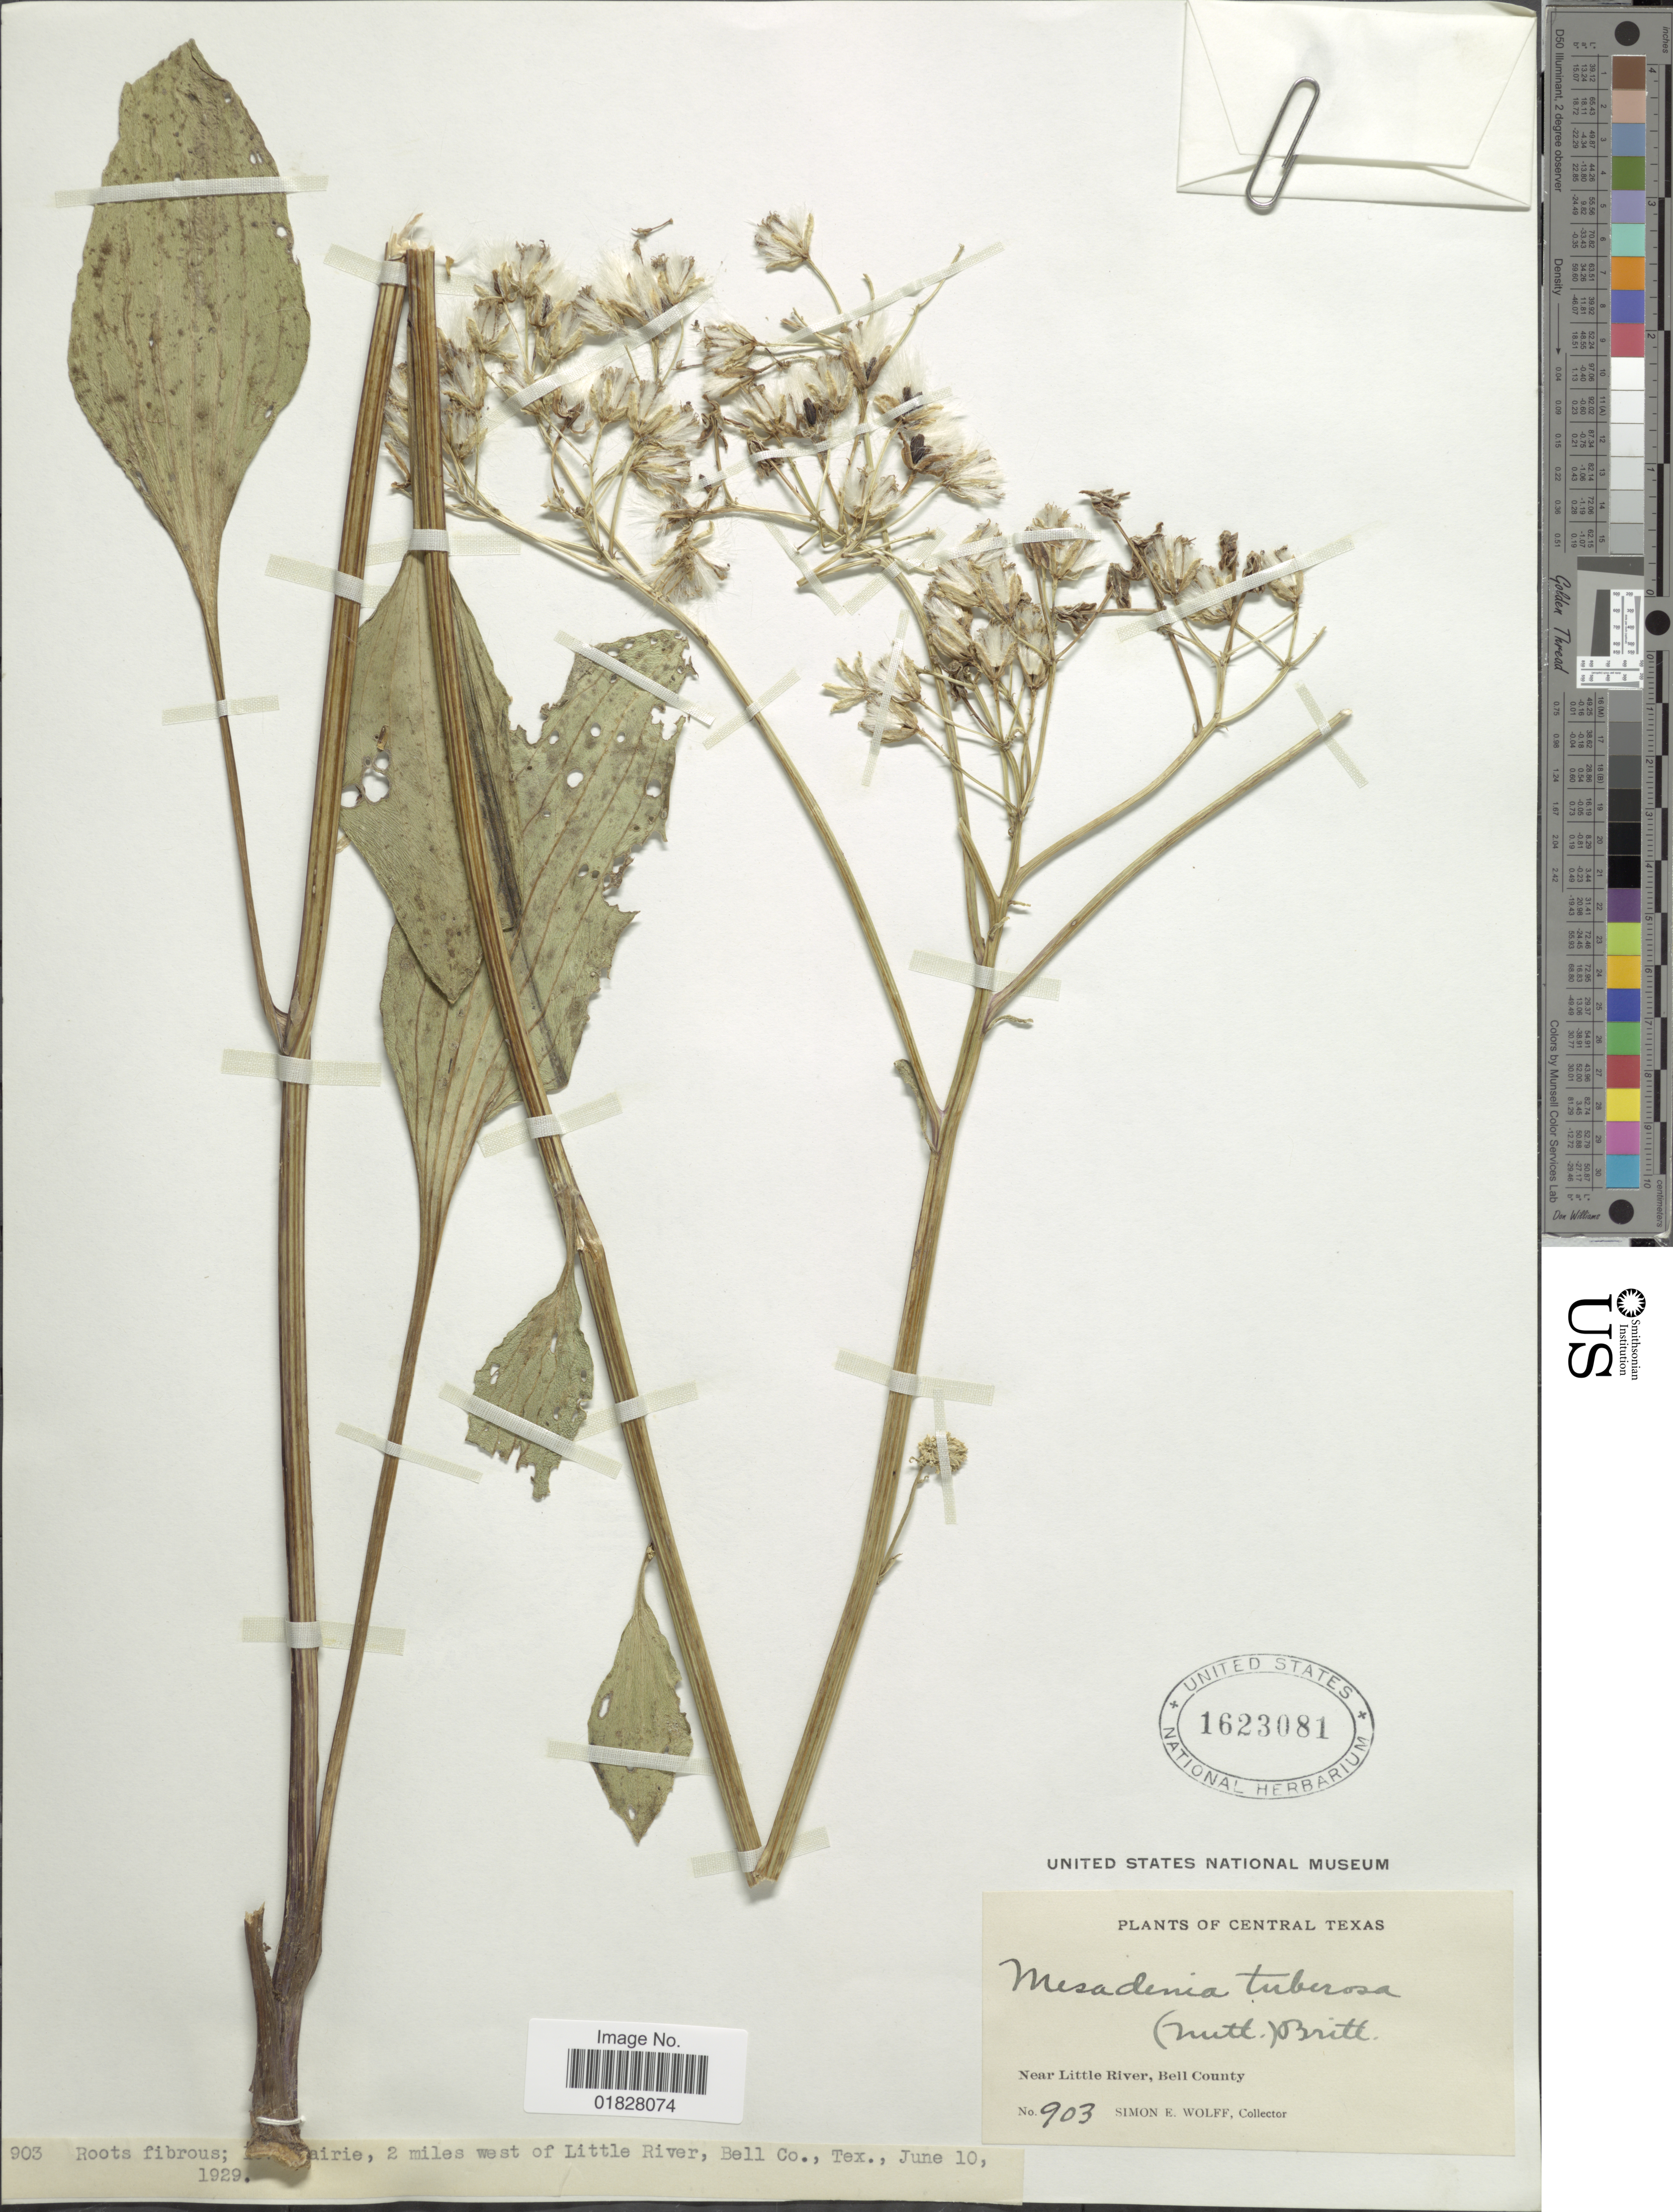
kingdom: Plantae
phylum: Tracheophyta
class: Magnoliopsida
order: Asterales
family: Asteraceae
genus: Arnoglossum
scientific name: Arnoglossum plantagineum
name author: Raf.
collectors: S. E. Wolff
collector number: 903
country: United States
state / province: Texas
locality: Central Texas. Near Little River, Bell County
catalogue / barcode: US 1623081